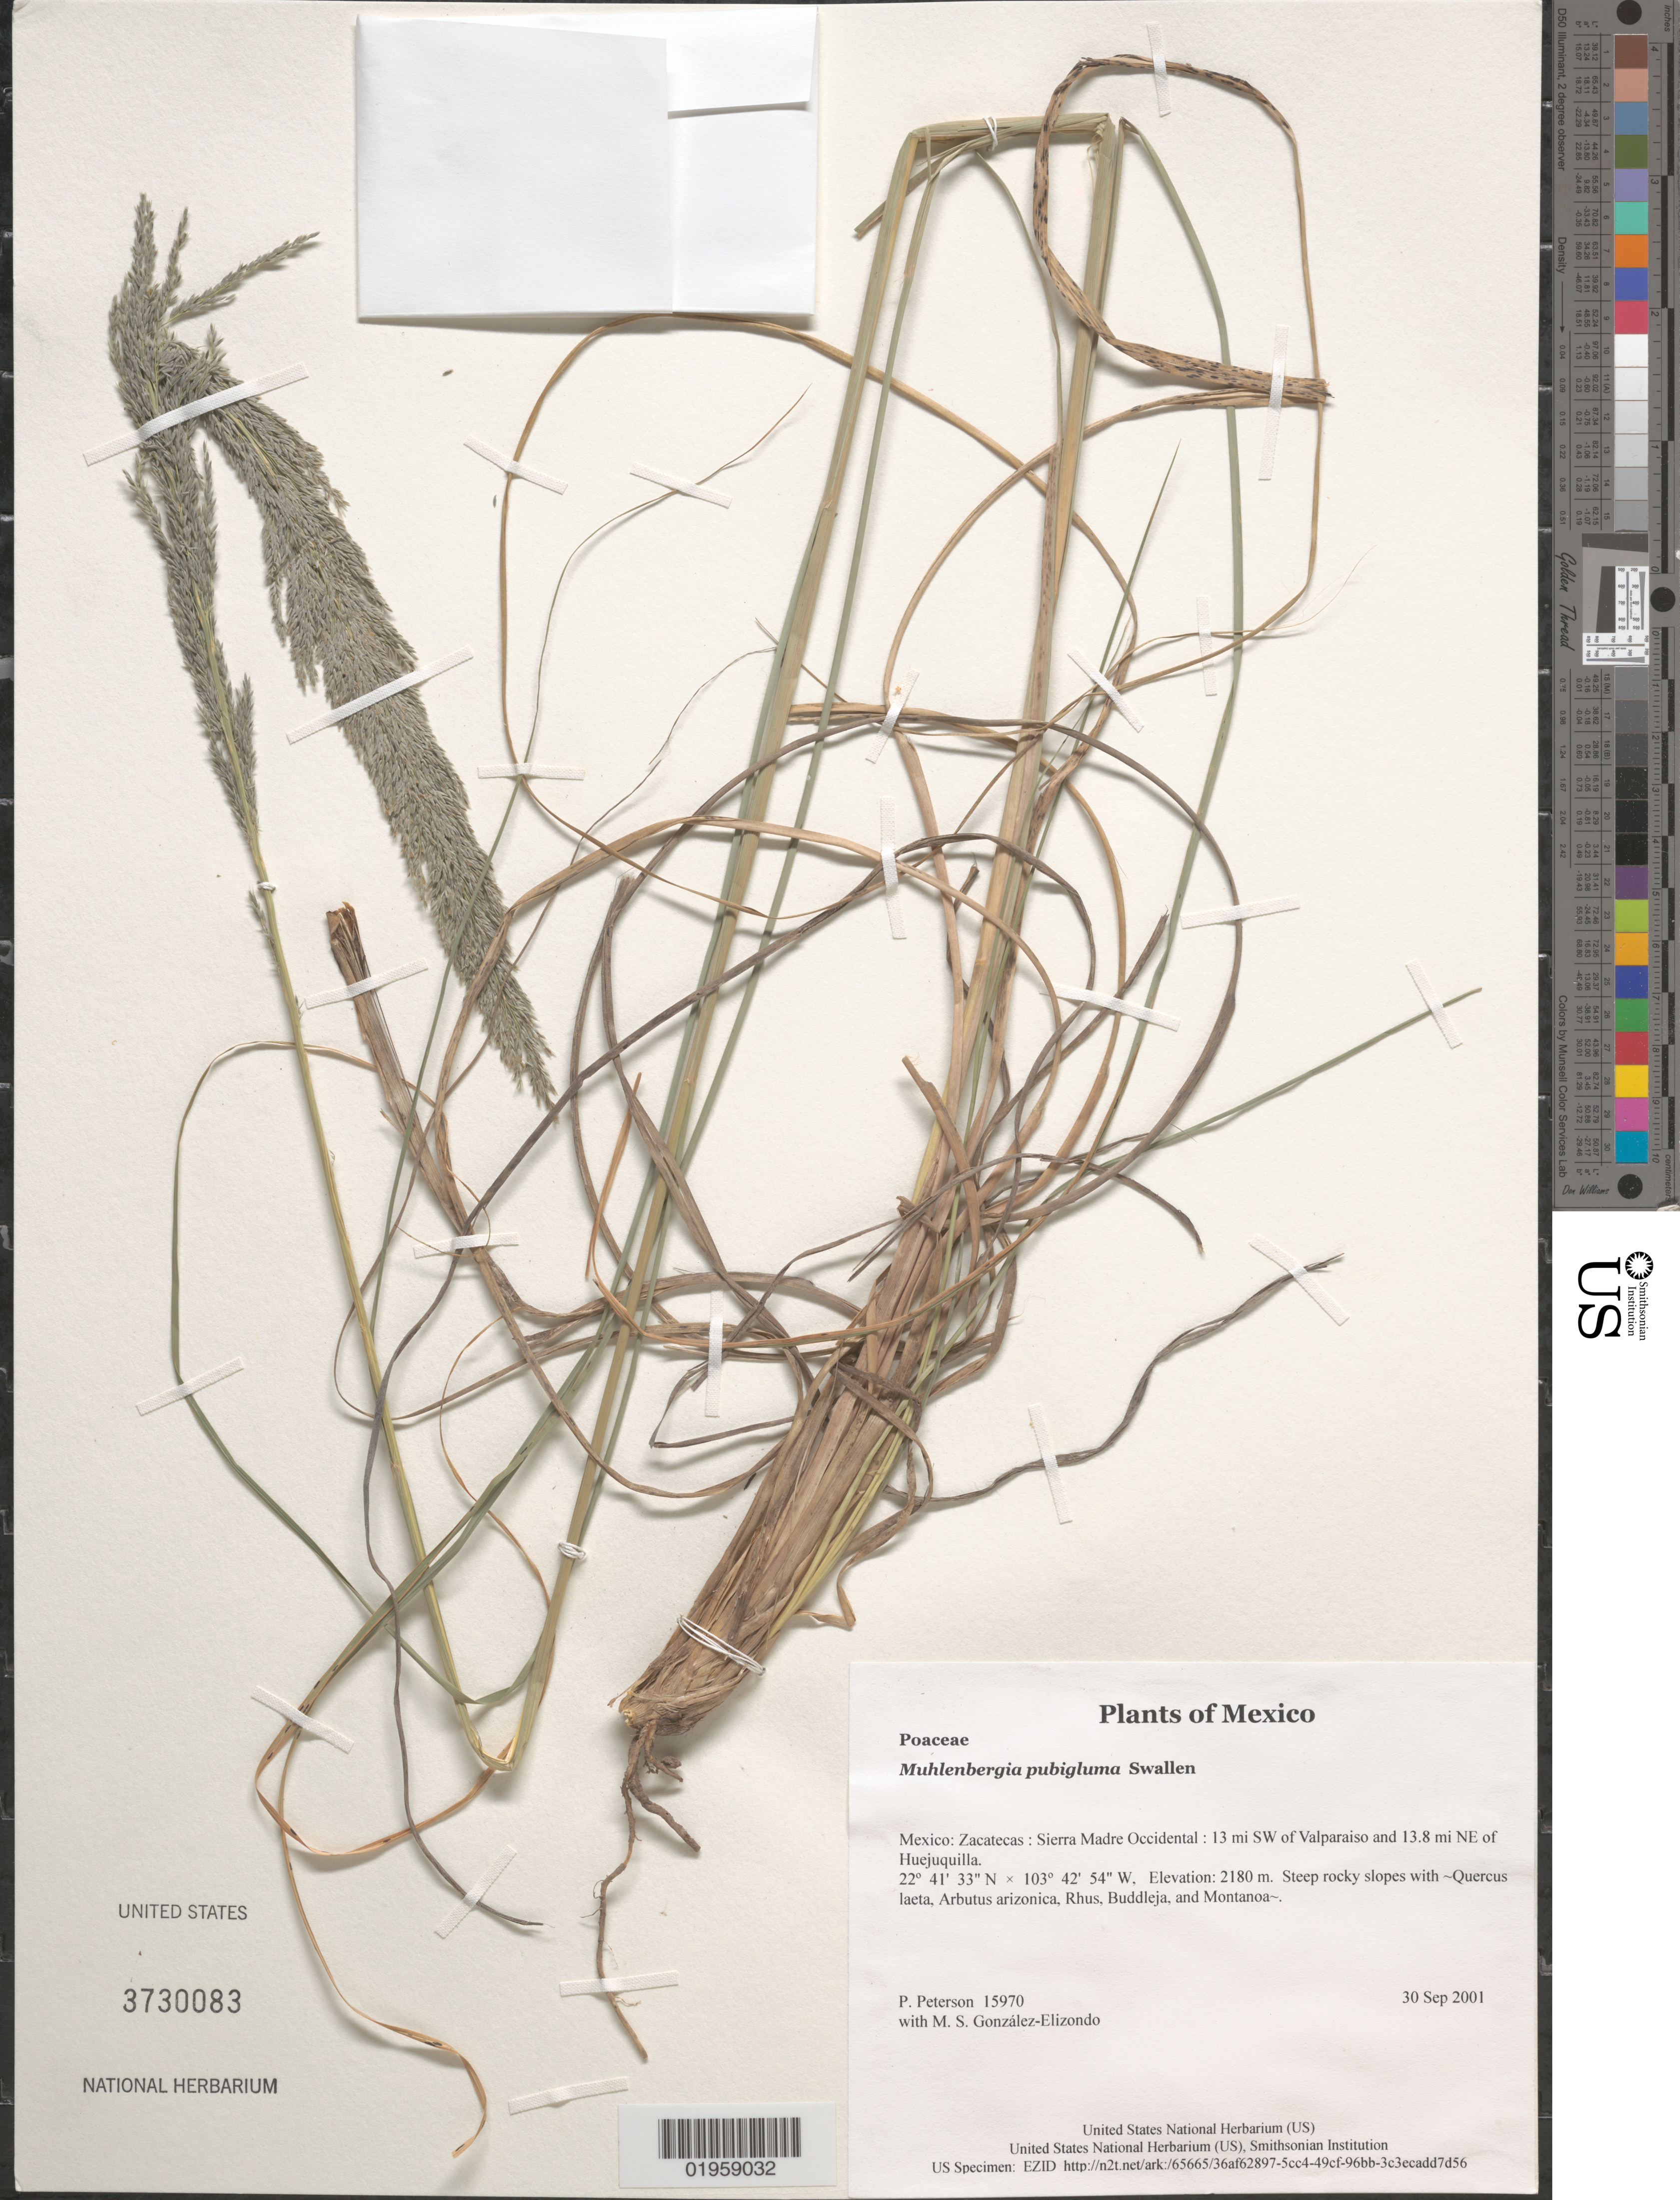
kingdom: Plantae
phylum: Tracheophyta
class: Liliopsida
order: Poales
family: Poaceae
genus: Muhlenbergia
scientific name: Muhlenbergia pubigluma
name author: Swallen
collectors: P. M. Peterson & M. S. González-Elizondo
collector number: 15970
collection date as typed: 30 Sep 2001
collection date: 2001-09-30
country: Mexico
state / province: Zacatecas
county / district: Sierra Madre Occidental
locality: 13 mi SW of Valparaiso and 13.8 mi NE of Huejuquilla.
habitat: Steep rocky slopes with ~Quercus laeta, Arbutus arizonica, Rhus, Buddleja, and Montanoa~.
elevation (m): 2180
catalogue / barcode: US 3730083